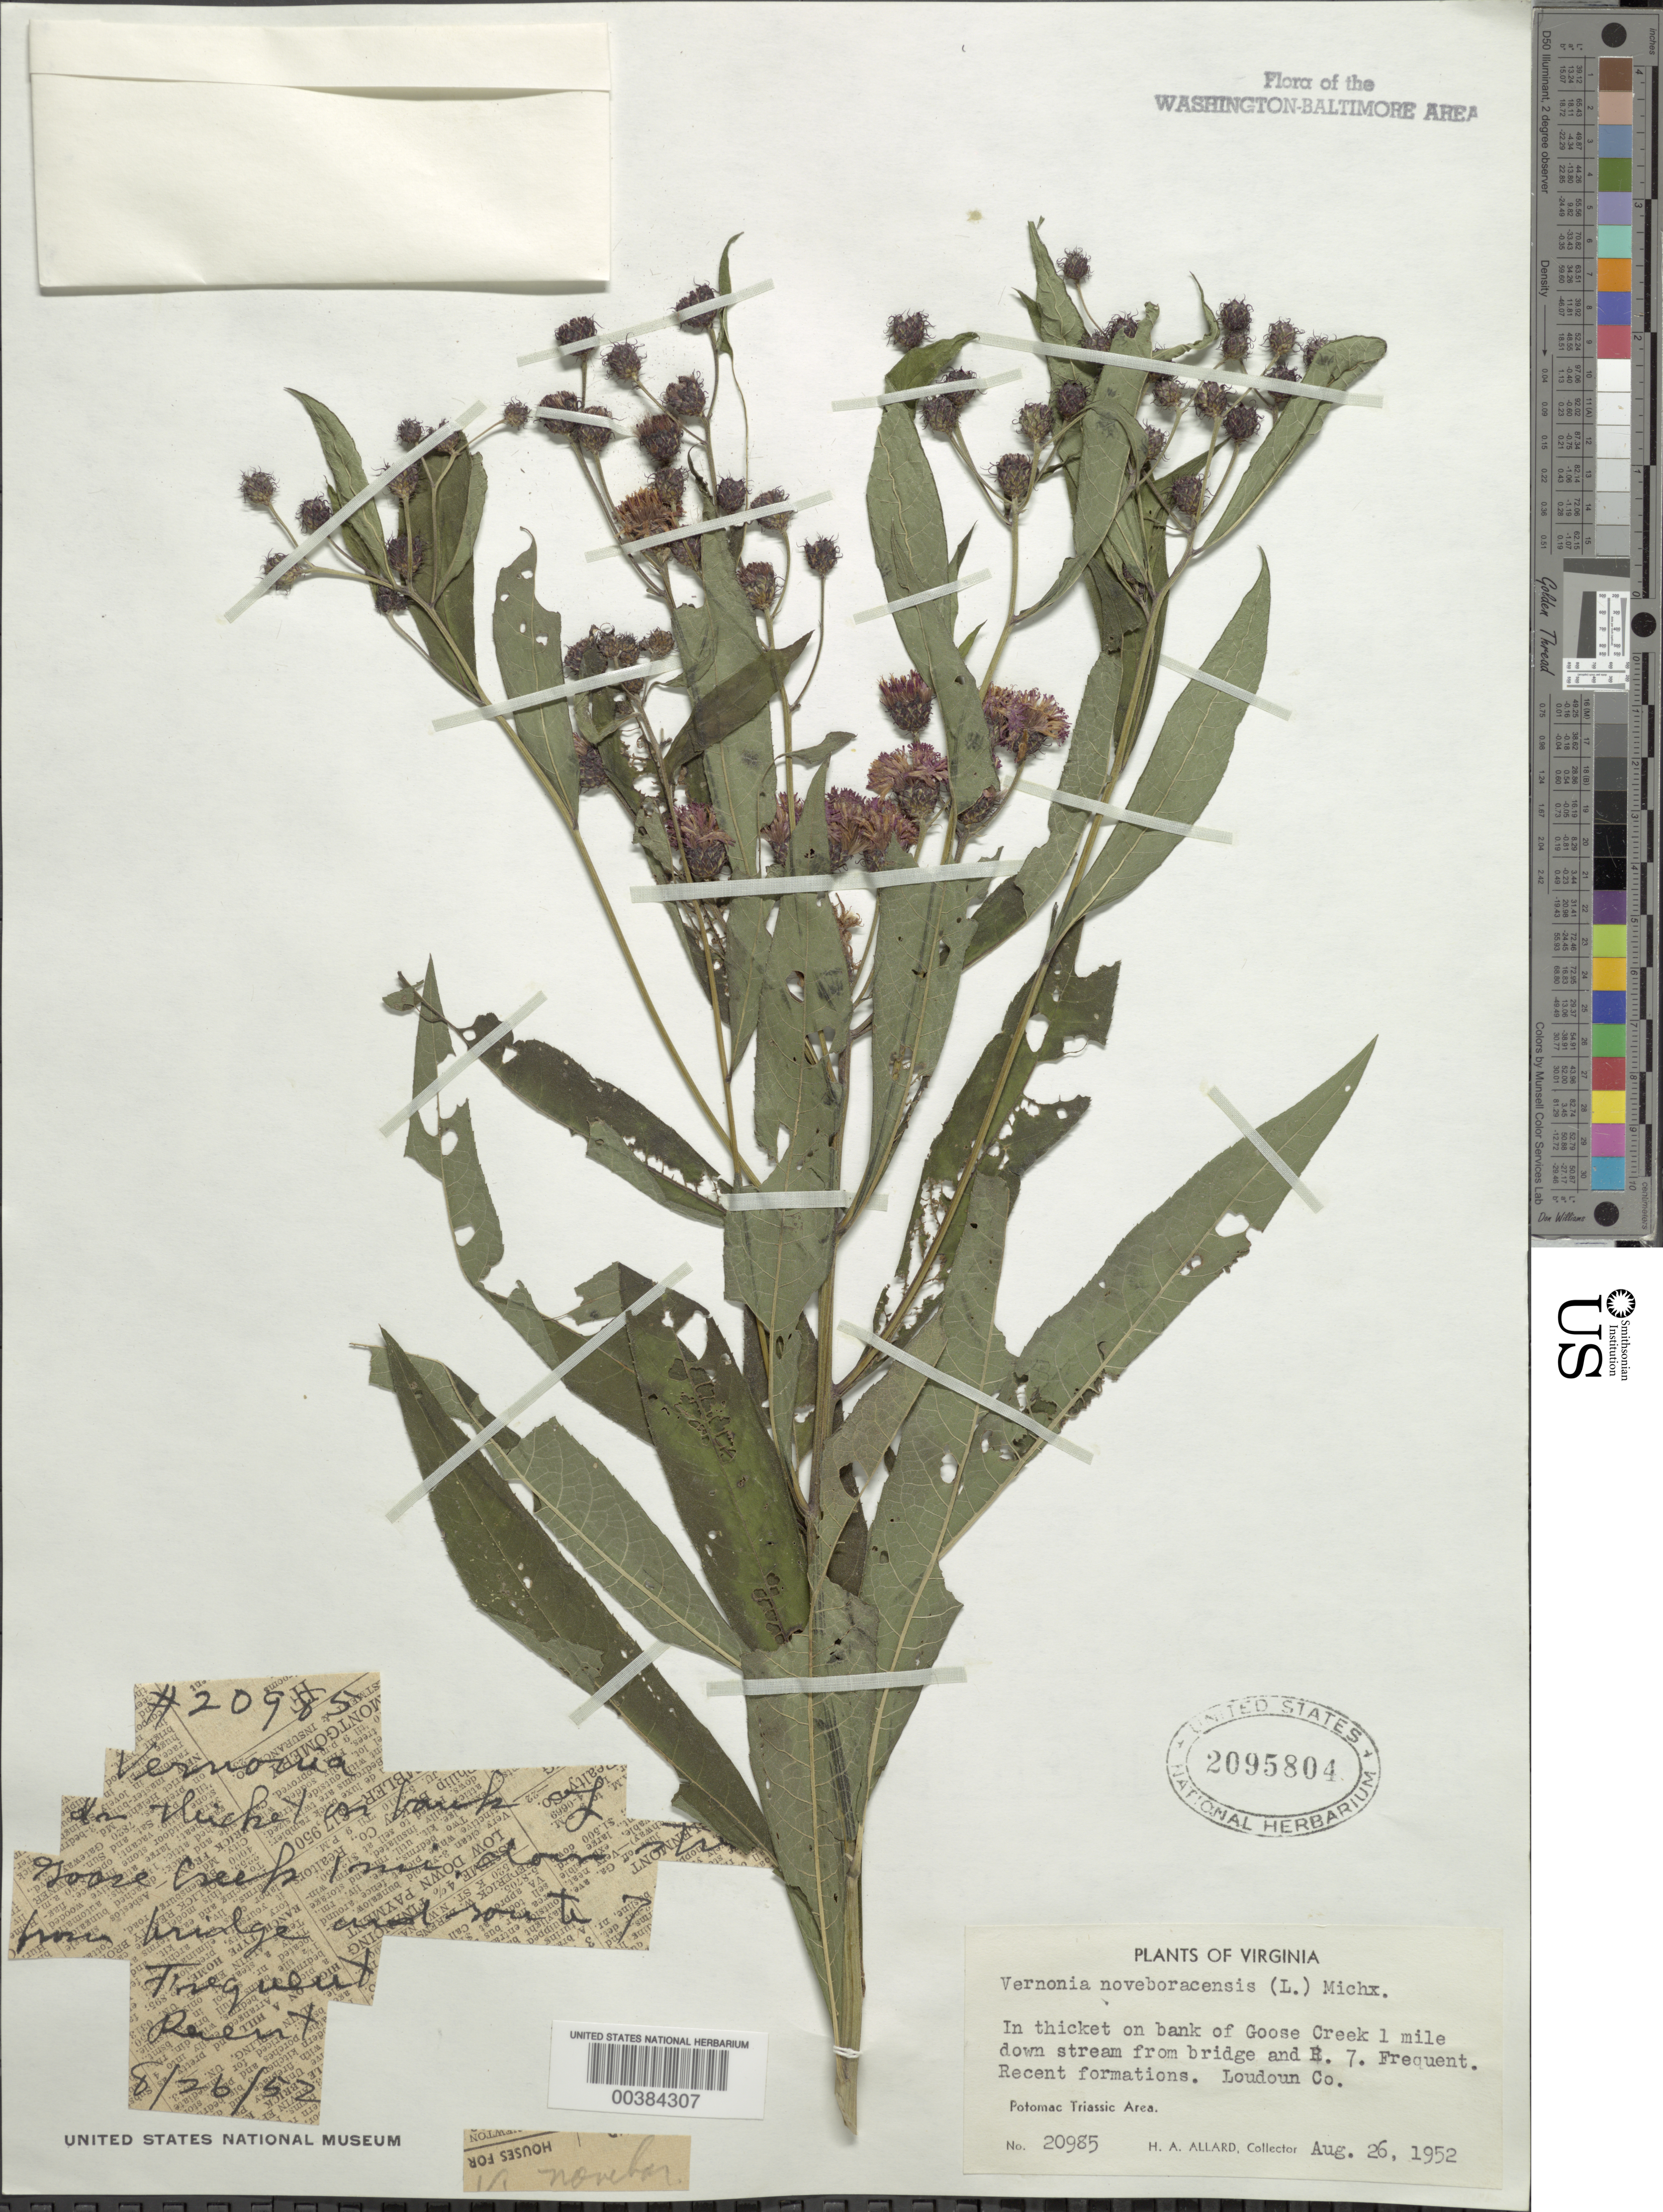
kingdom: Plantae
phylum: Tracheophyta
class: Magnoliopsida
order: Asterales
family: Asteraceae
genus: Vernonia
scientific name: Vernonia noveboracensis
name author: (L.) Michx.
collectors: H. A. Allard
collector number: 20985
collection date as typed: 26 Aug 1952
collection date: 1952-08-26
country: United States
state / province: Virginia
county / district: Loudoun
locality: Goose Creek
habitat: In thicket on bank on creek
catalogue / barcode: US 2095804